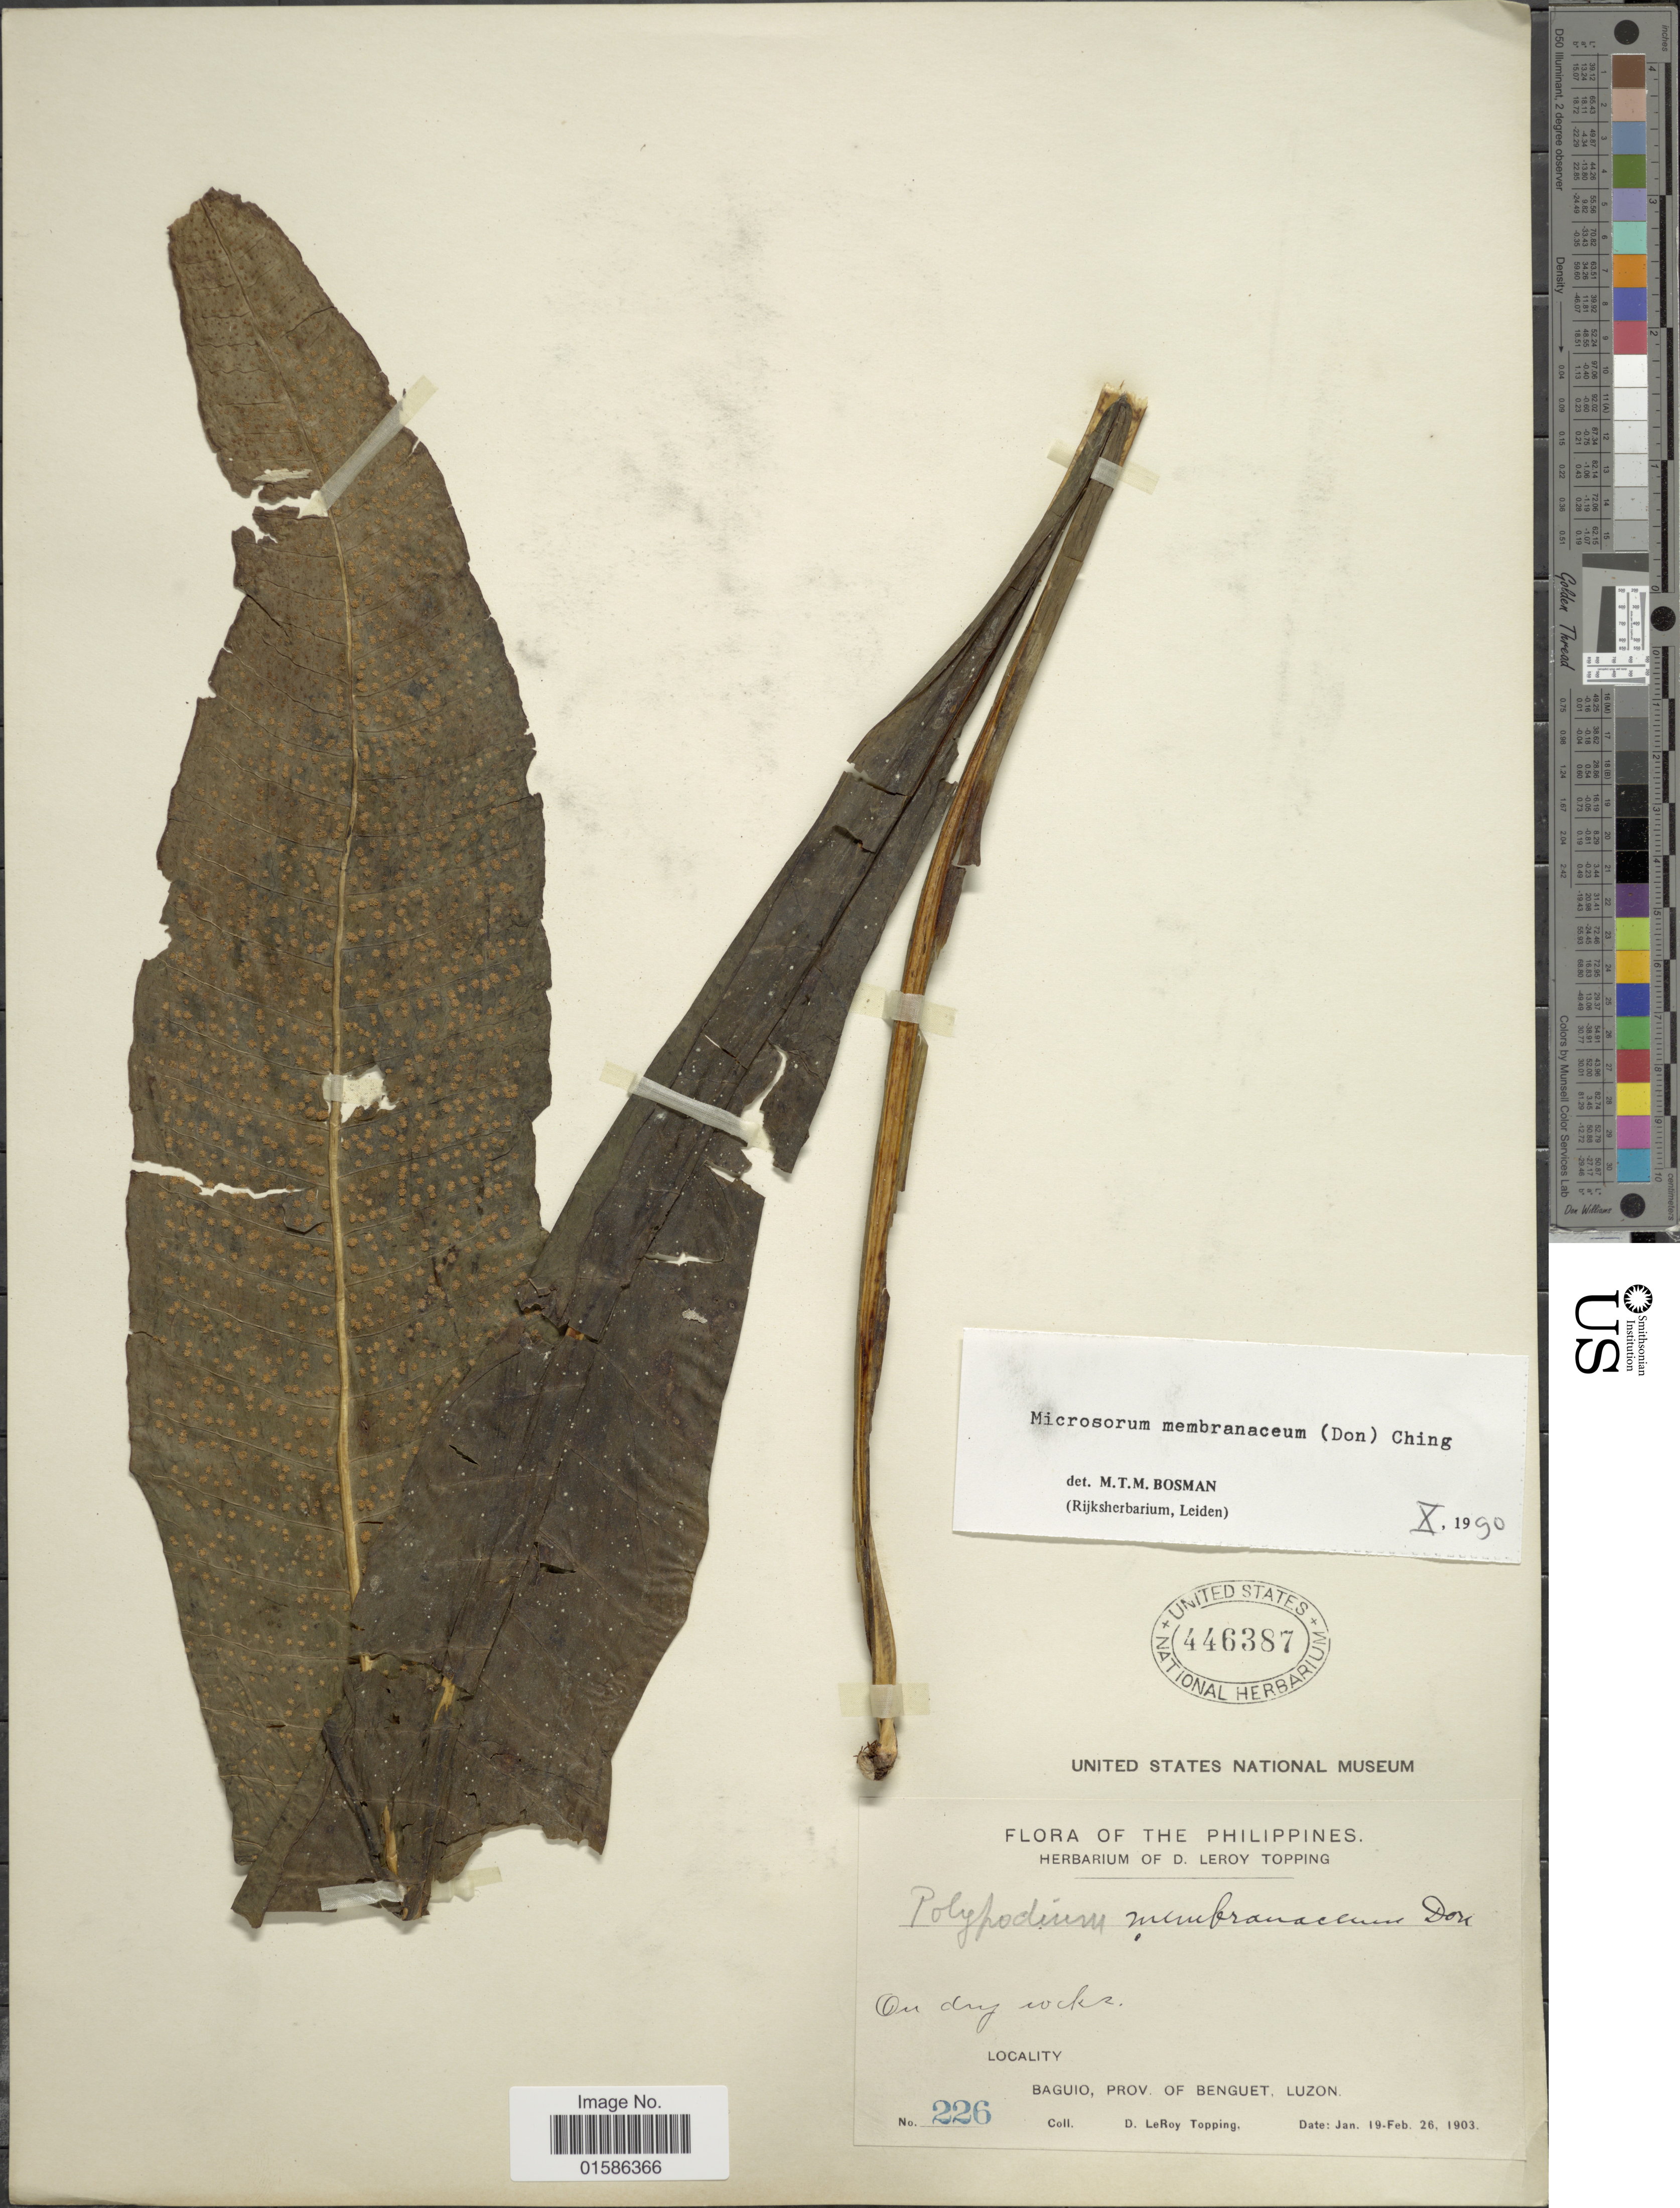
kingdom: Plantae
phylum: Tracheophyta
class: Polypodiopsida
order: Polypodiales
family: Polypodiaceae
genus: Microsorum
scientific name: Microsorum membranaceum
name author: (D. Don) Ching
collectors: D. L. Topping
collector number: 226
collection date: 1903-01-19/1903-02-26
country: Philippines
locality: Baguio, Prov. Benguet, Luzon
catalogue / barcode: US 446387